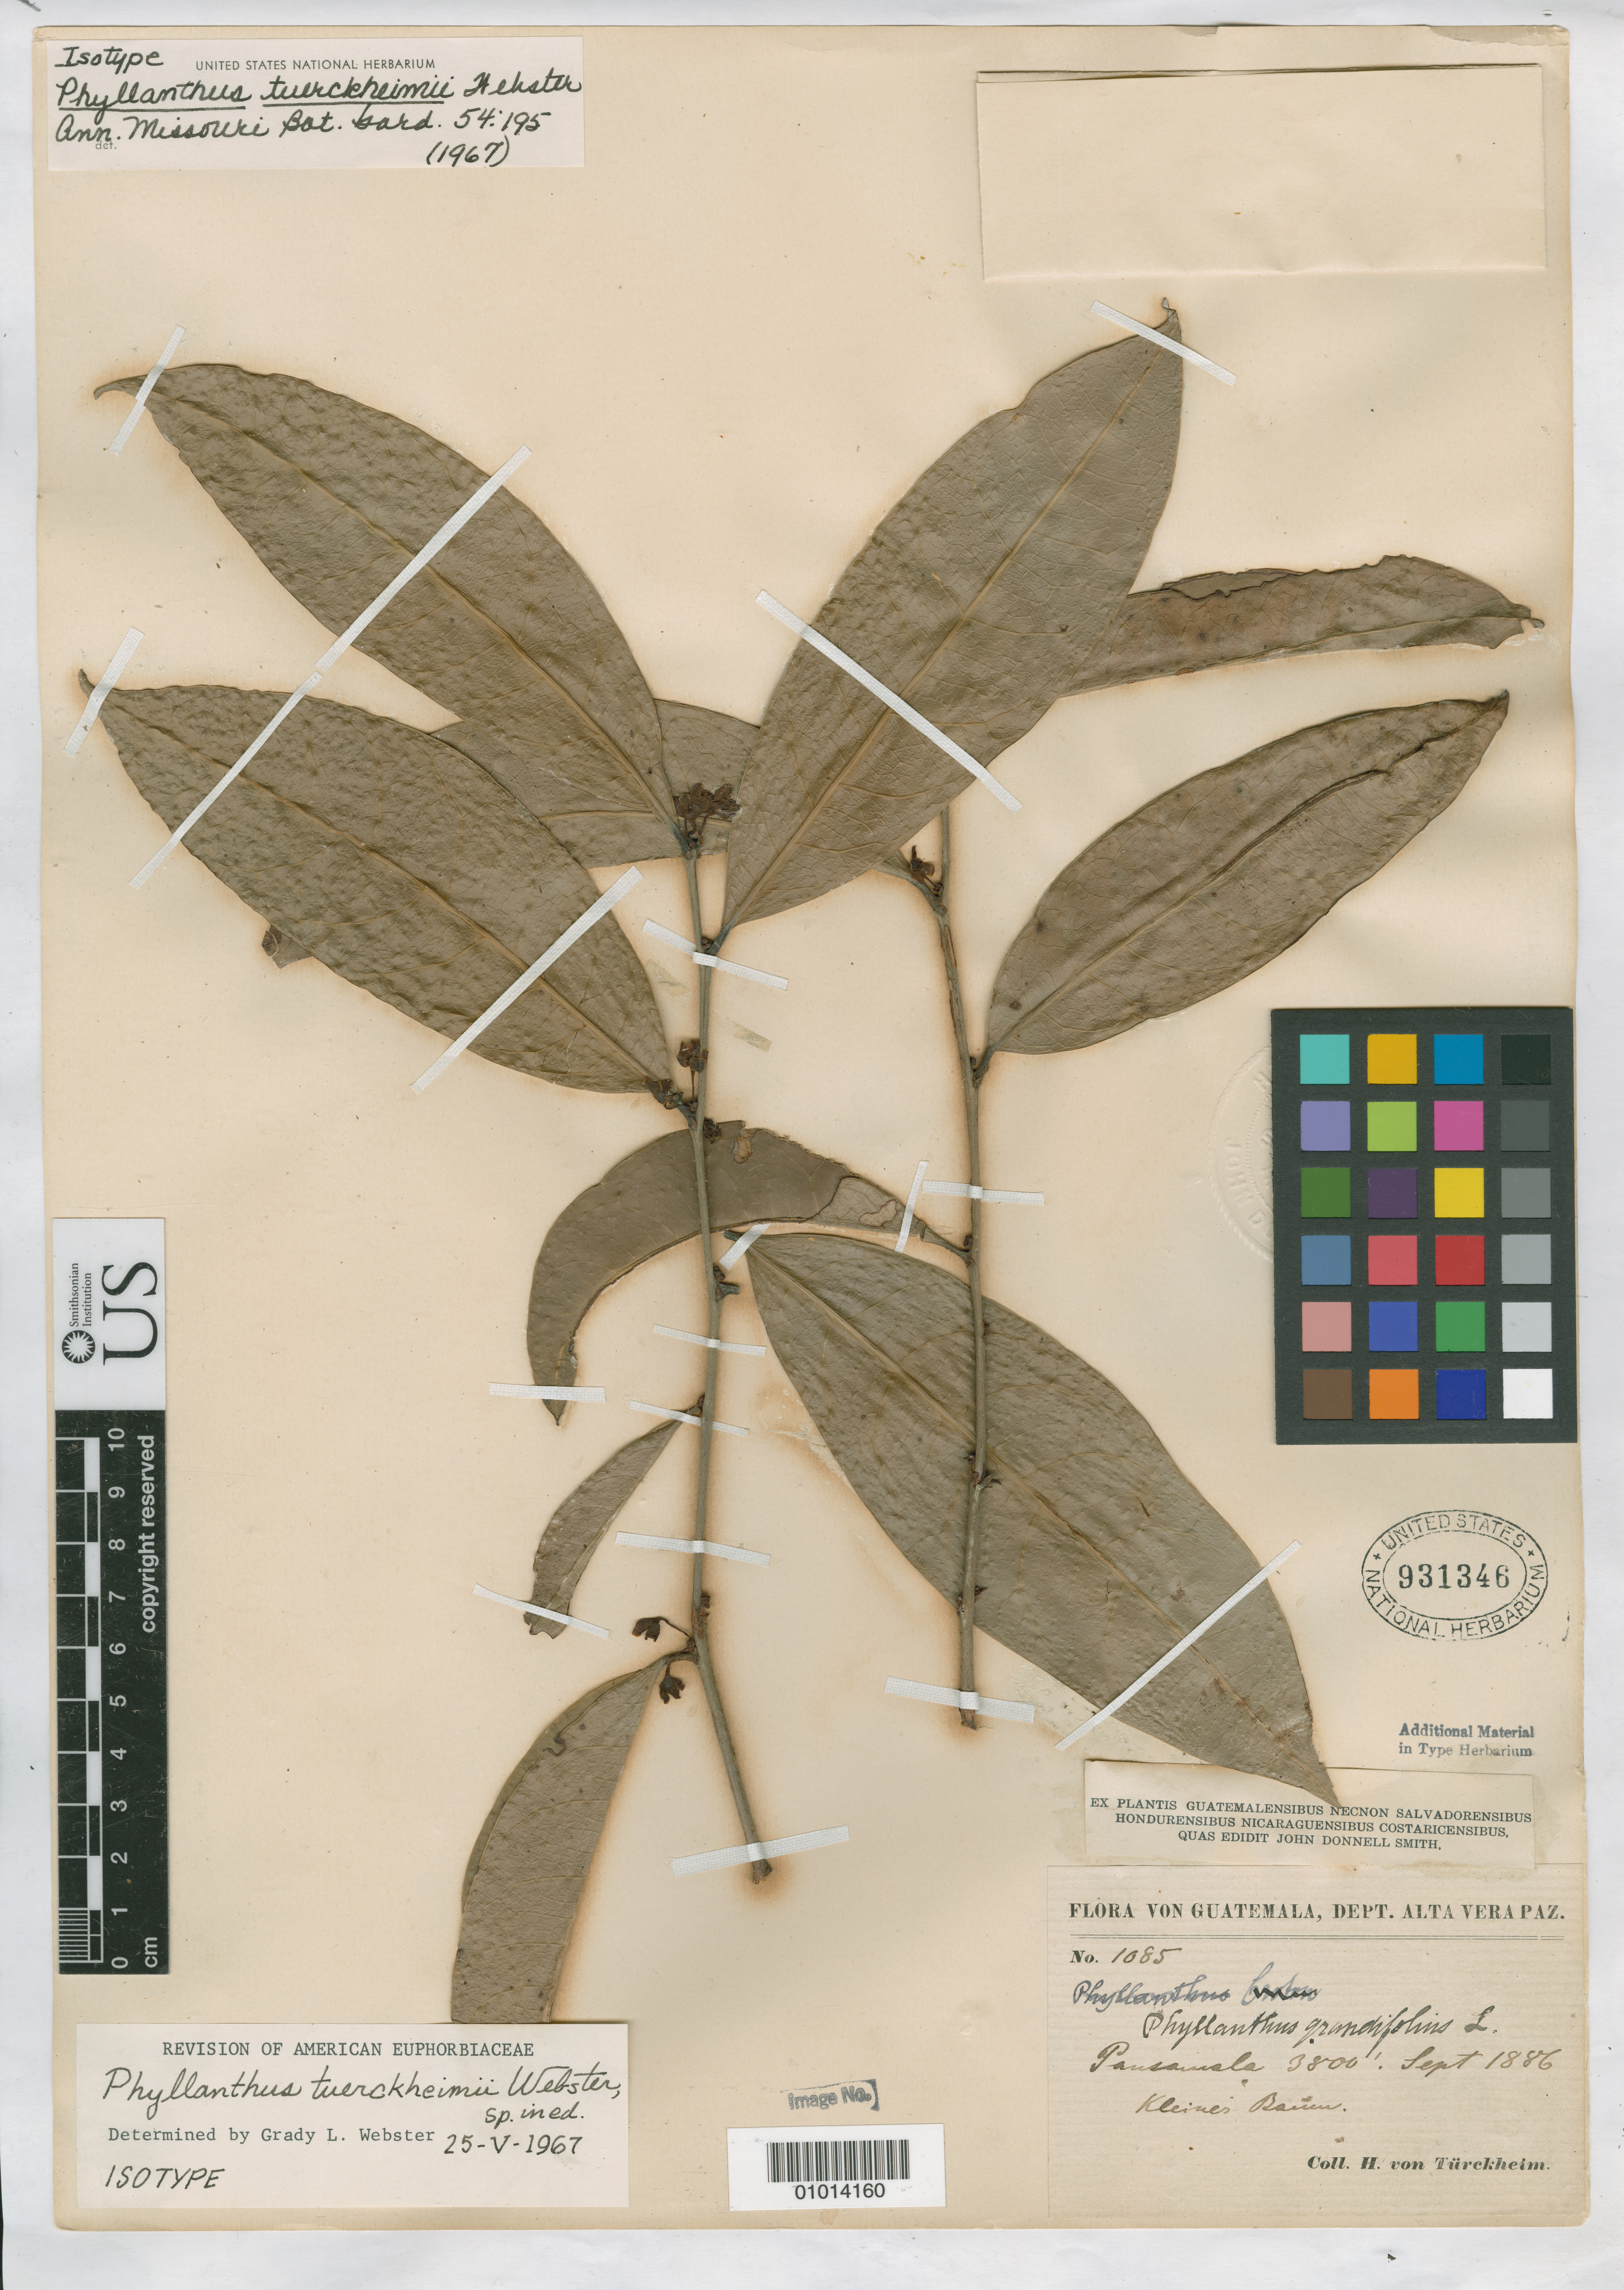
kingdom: Plantae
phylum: Tracheophyta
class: Magnoliopsida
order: Malpighiales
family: Phyllanthaceae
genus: Phyllanthus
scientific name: Phyllanthus tuerckheimii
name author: G.L. Webster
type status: Isotype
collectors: H. von Türckheim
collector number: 1085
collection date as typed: Sep 1886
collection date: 1886-09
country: Guatemala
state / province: Alta Verapaz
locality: Pansamala.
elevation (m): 1158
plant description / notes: Specimen ex John Donnell Smith herbarium.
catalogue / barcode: US 931346